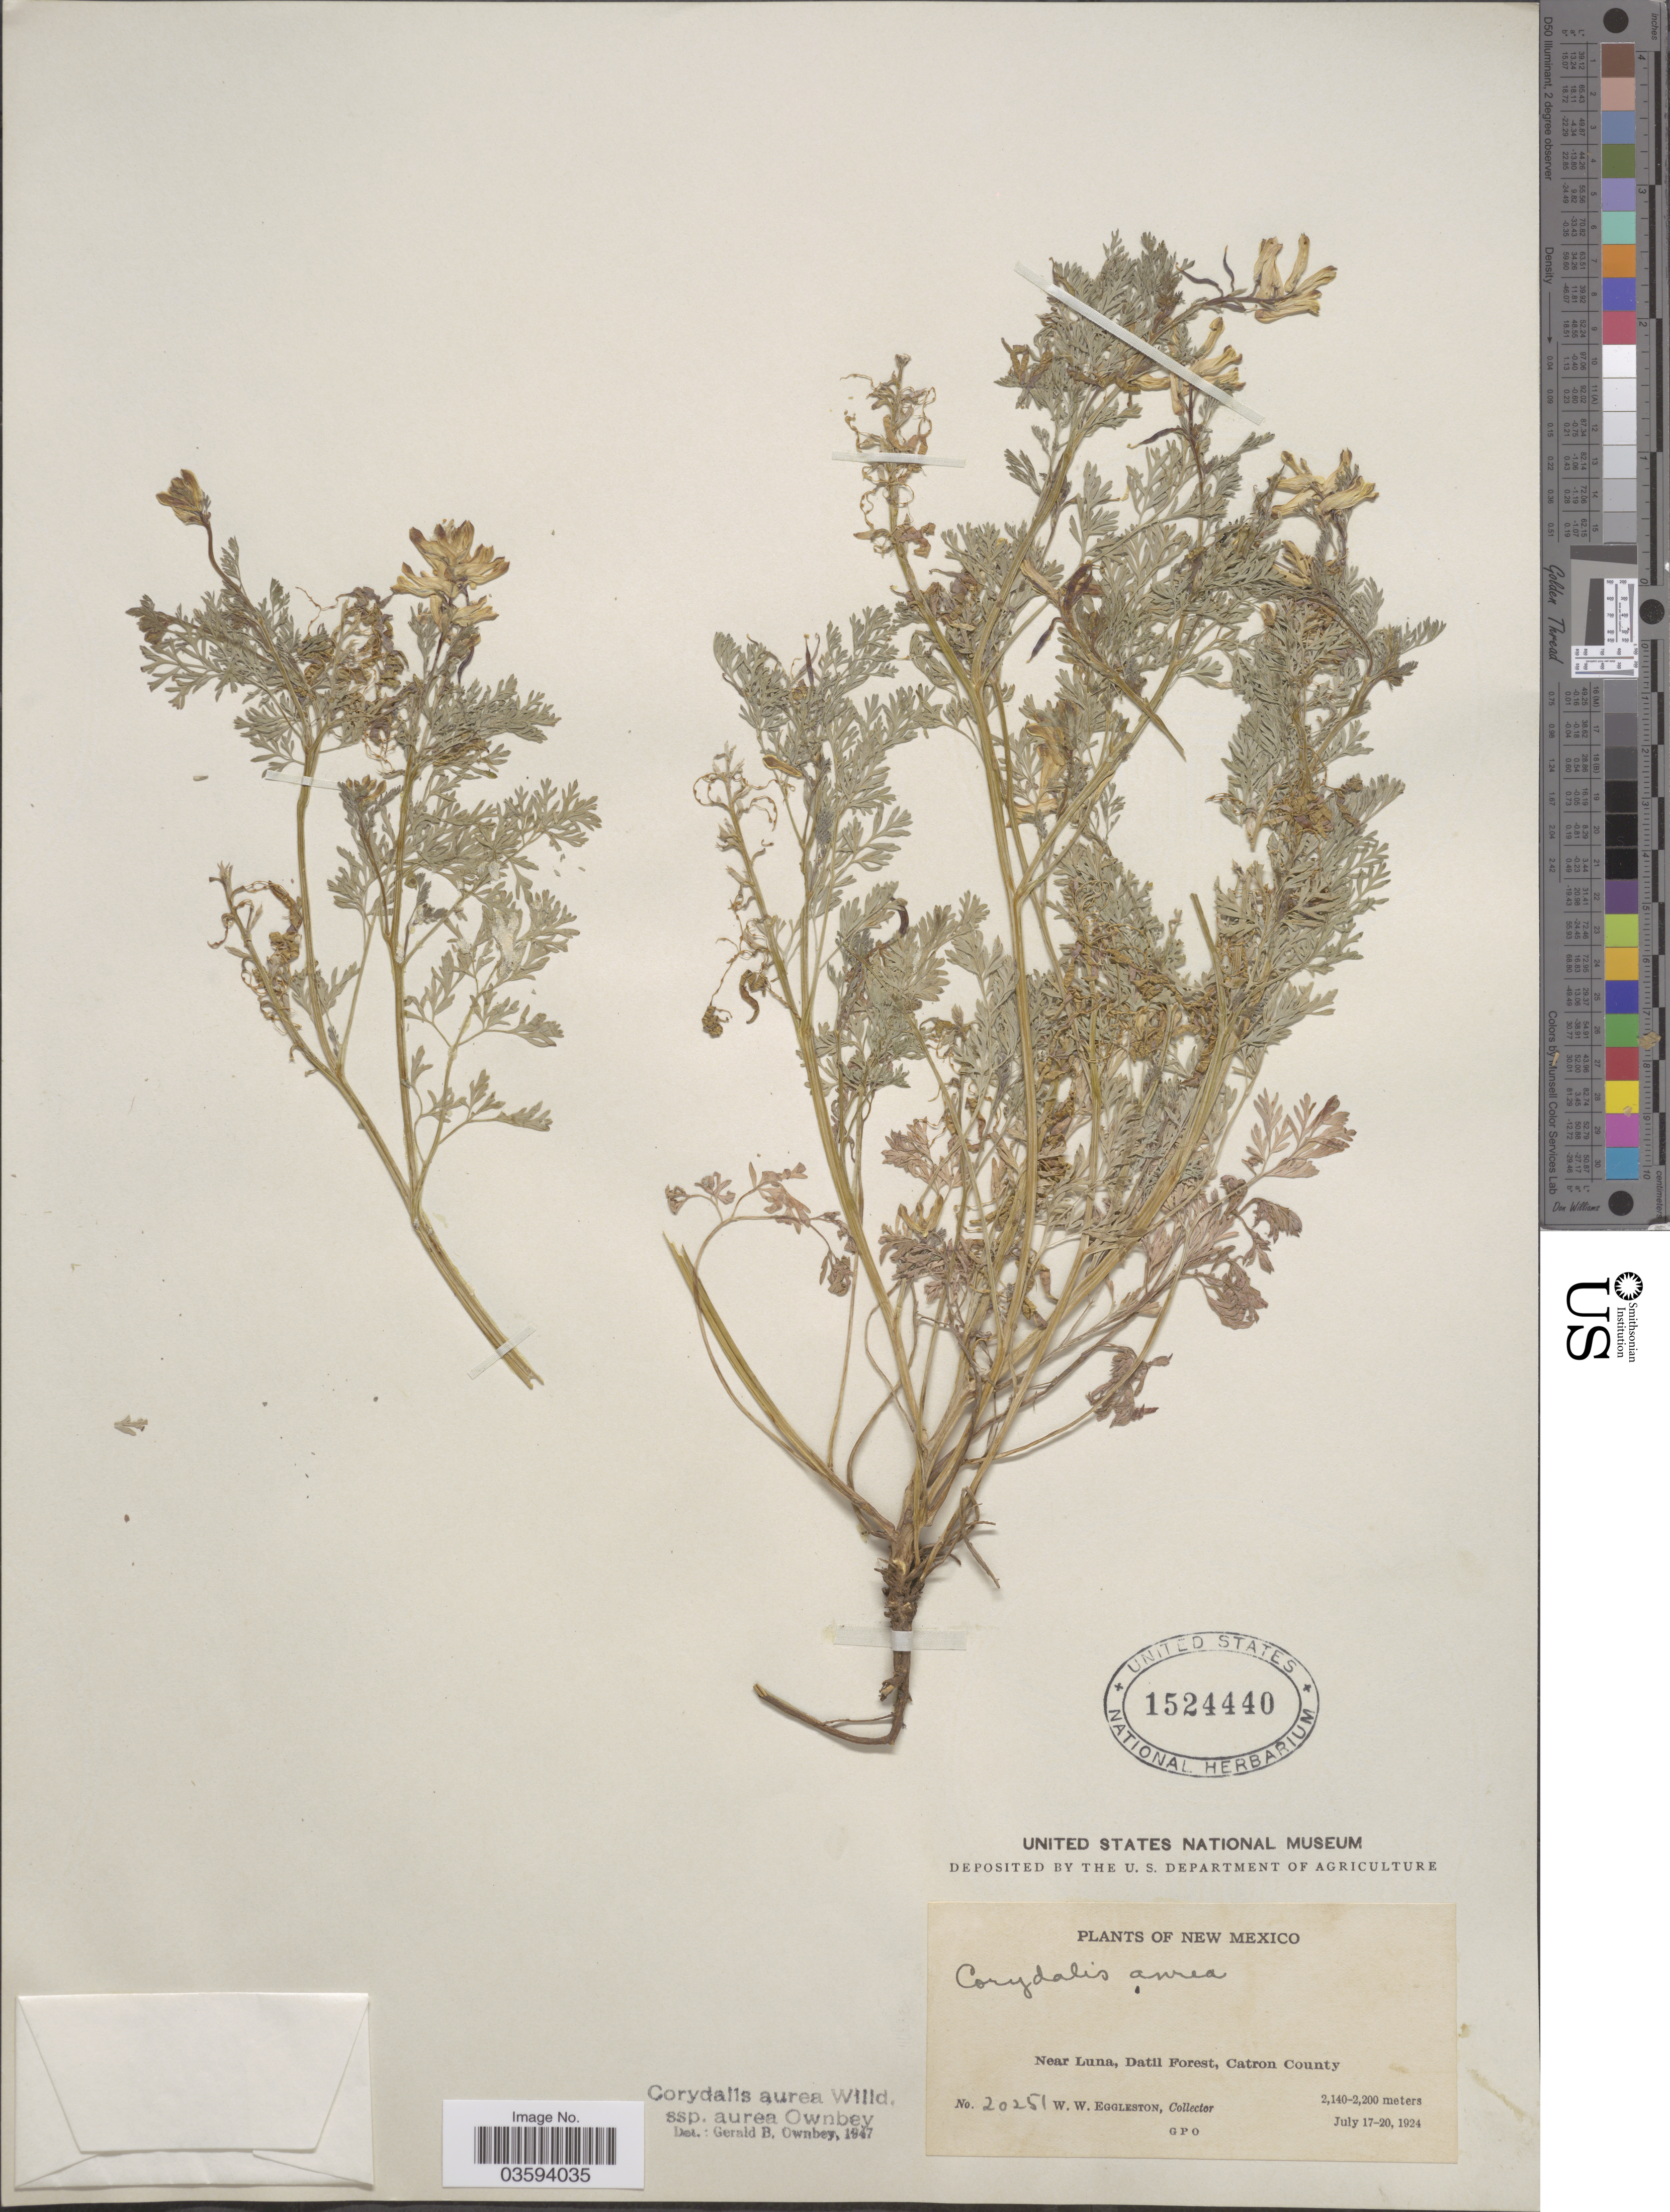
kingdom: Plantae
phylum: Tracheophyta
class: Magnoliopsida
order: Ranunculales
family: Papaveraceae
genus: Corydalis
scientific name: Corydalis aurea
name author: Willd.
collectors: W. W. Eggleston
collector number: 20251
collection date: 1924-07-17/1924-07-20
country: United States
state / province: New Mexico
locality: Near Luna, Datil Forest, Catron County.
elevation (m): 2140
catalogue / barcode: US 1524440